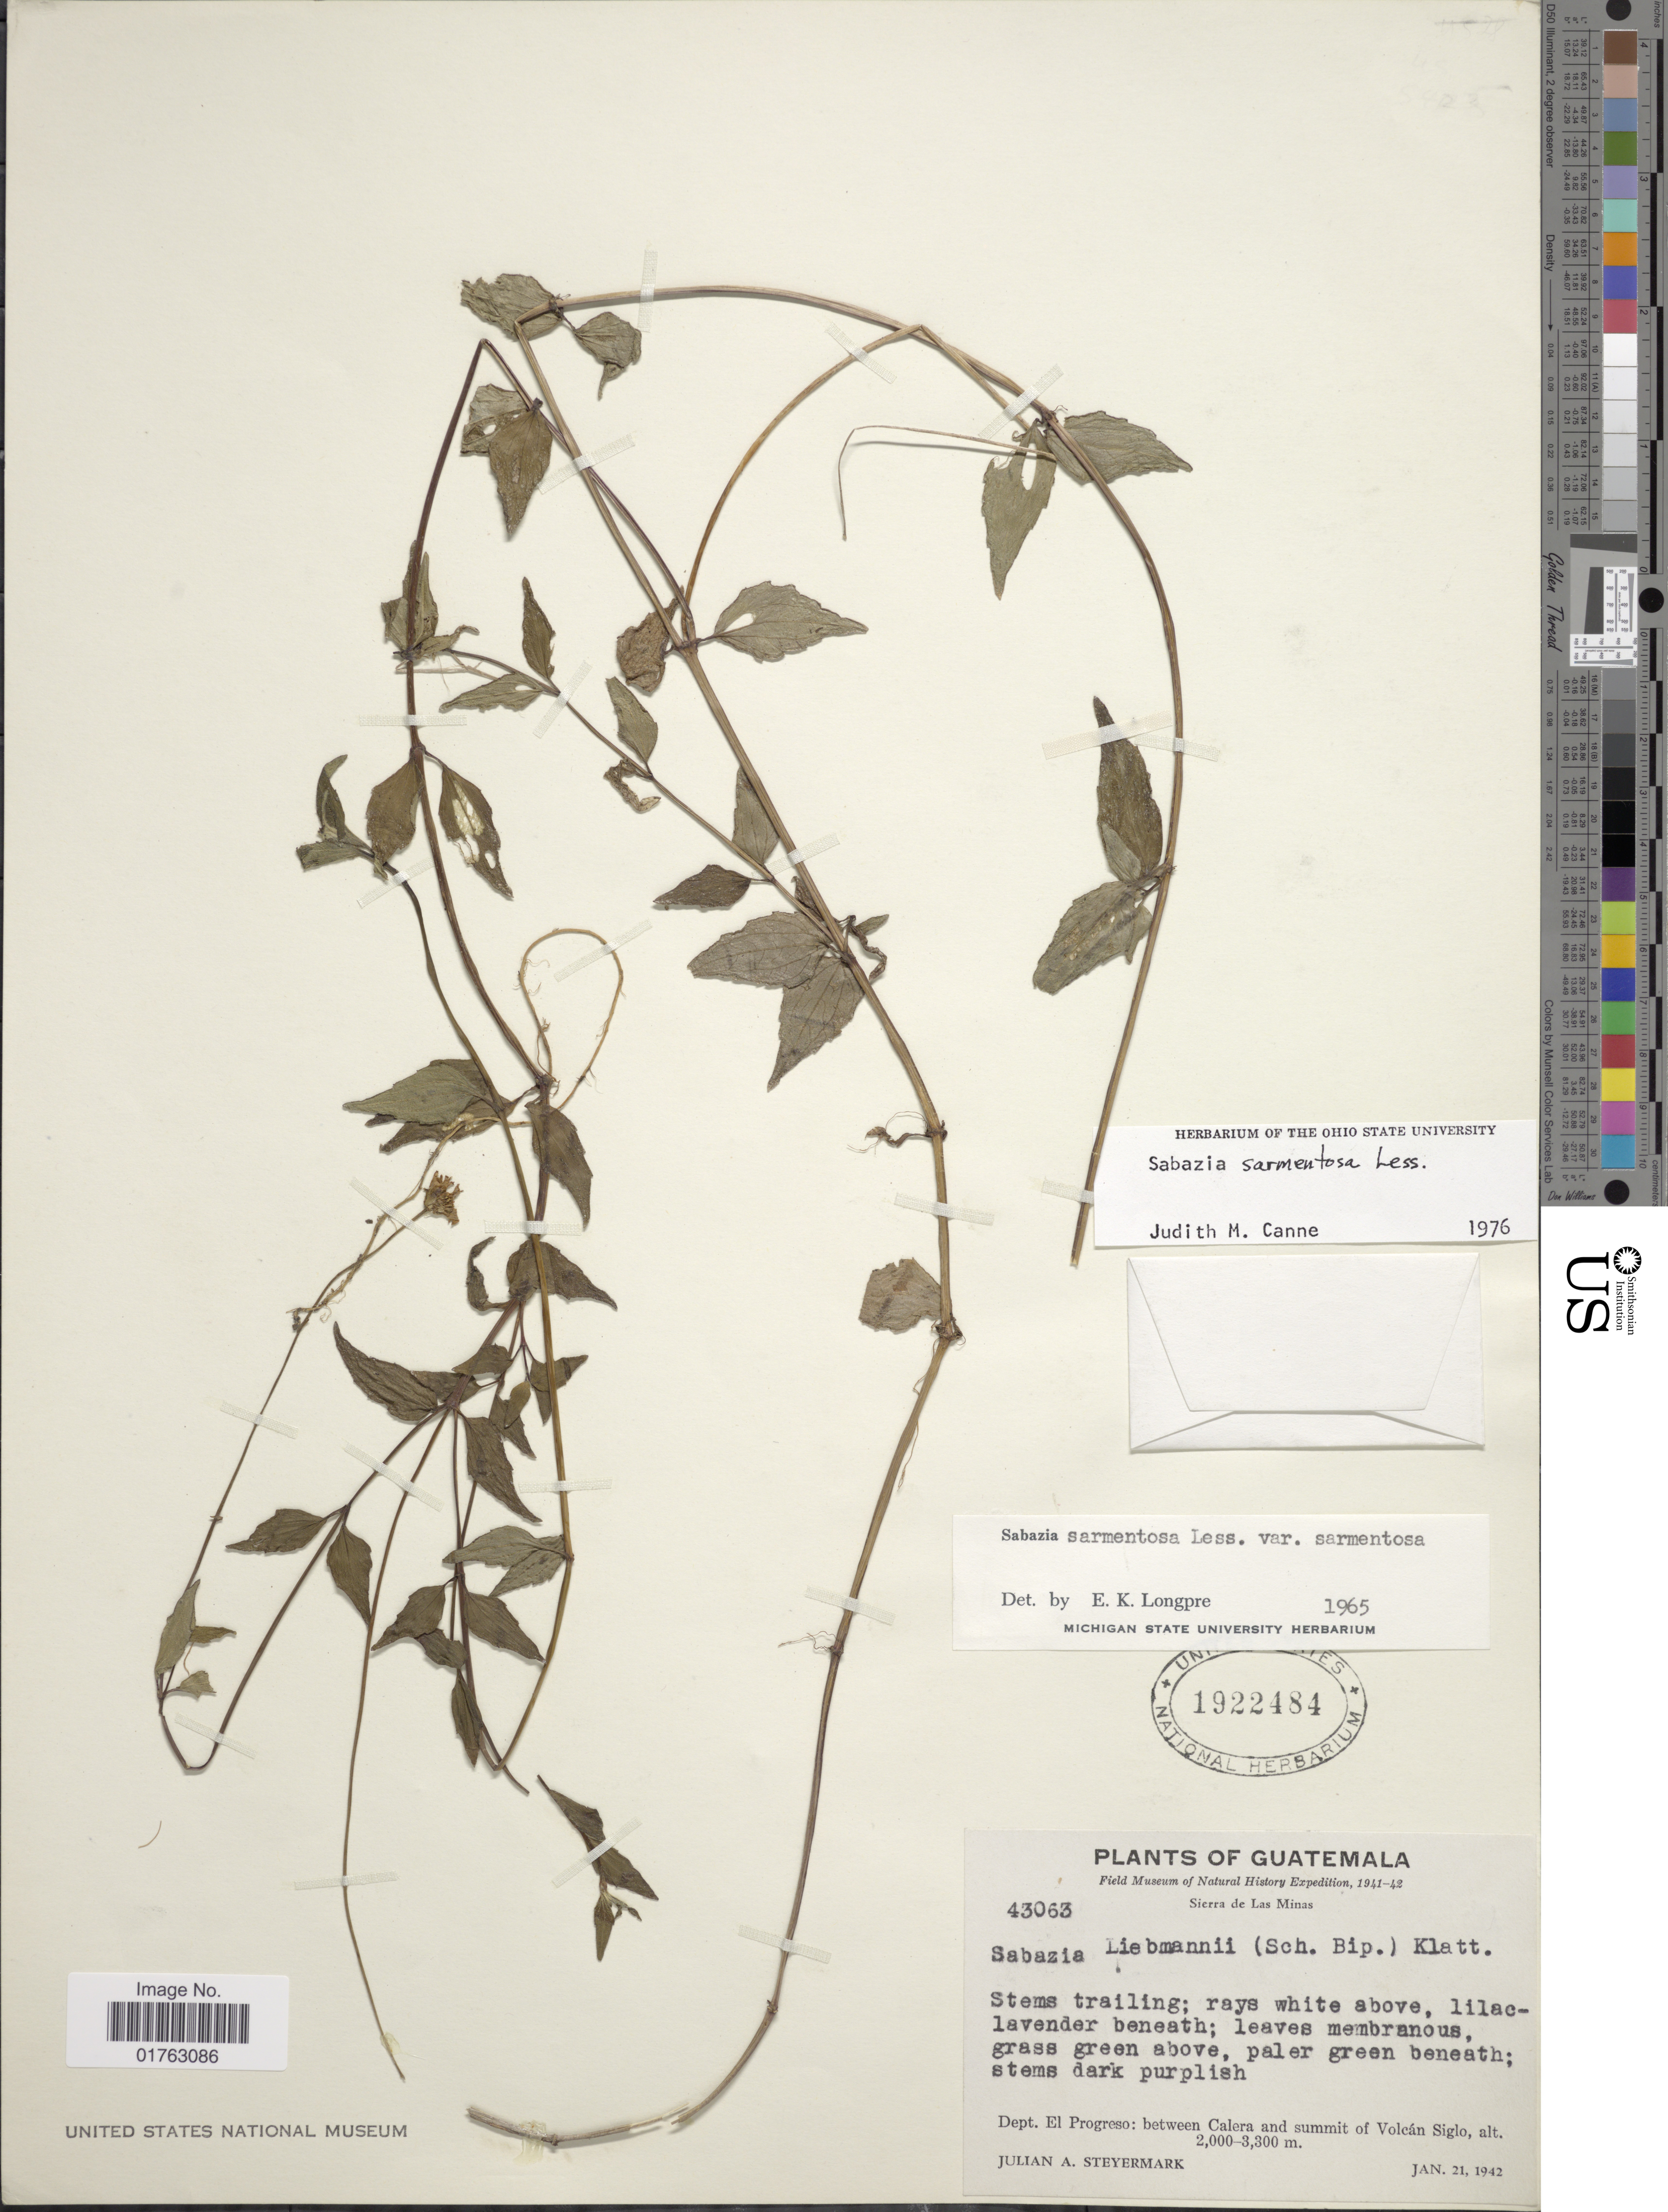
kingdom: Plantae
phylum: Tracheophyta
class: Magnoliopsida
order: Asterales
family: Asteraceae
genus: Sabazia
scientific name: Sabazia sarmentosa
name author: Less.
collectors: J. Steyermark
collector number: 43063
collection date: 1942-01-21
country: Guatemala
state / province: El Progreso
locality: Sierra de Las Minas, Dept. El Progreso: between Calera and summit of Volcan Siglo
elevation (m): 2000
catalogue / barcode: US 1922484